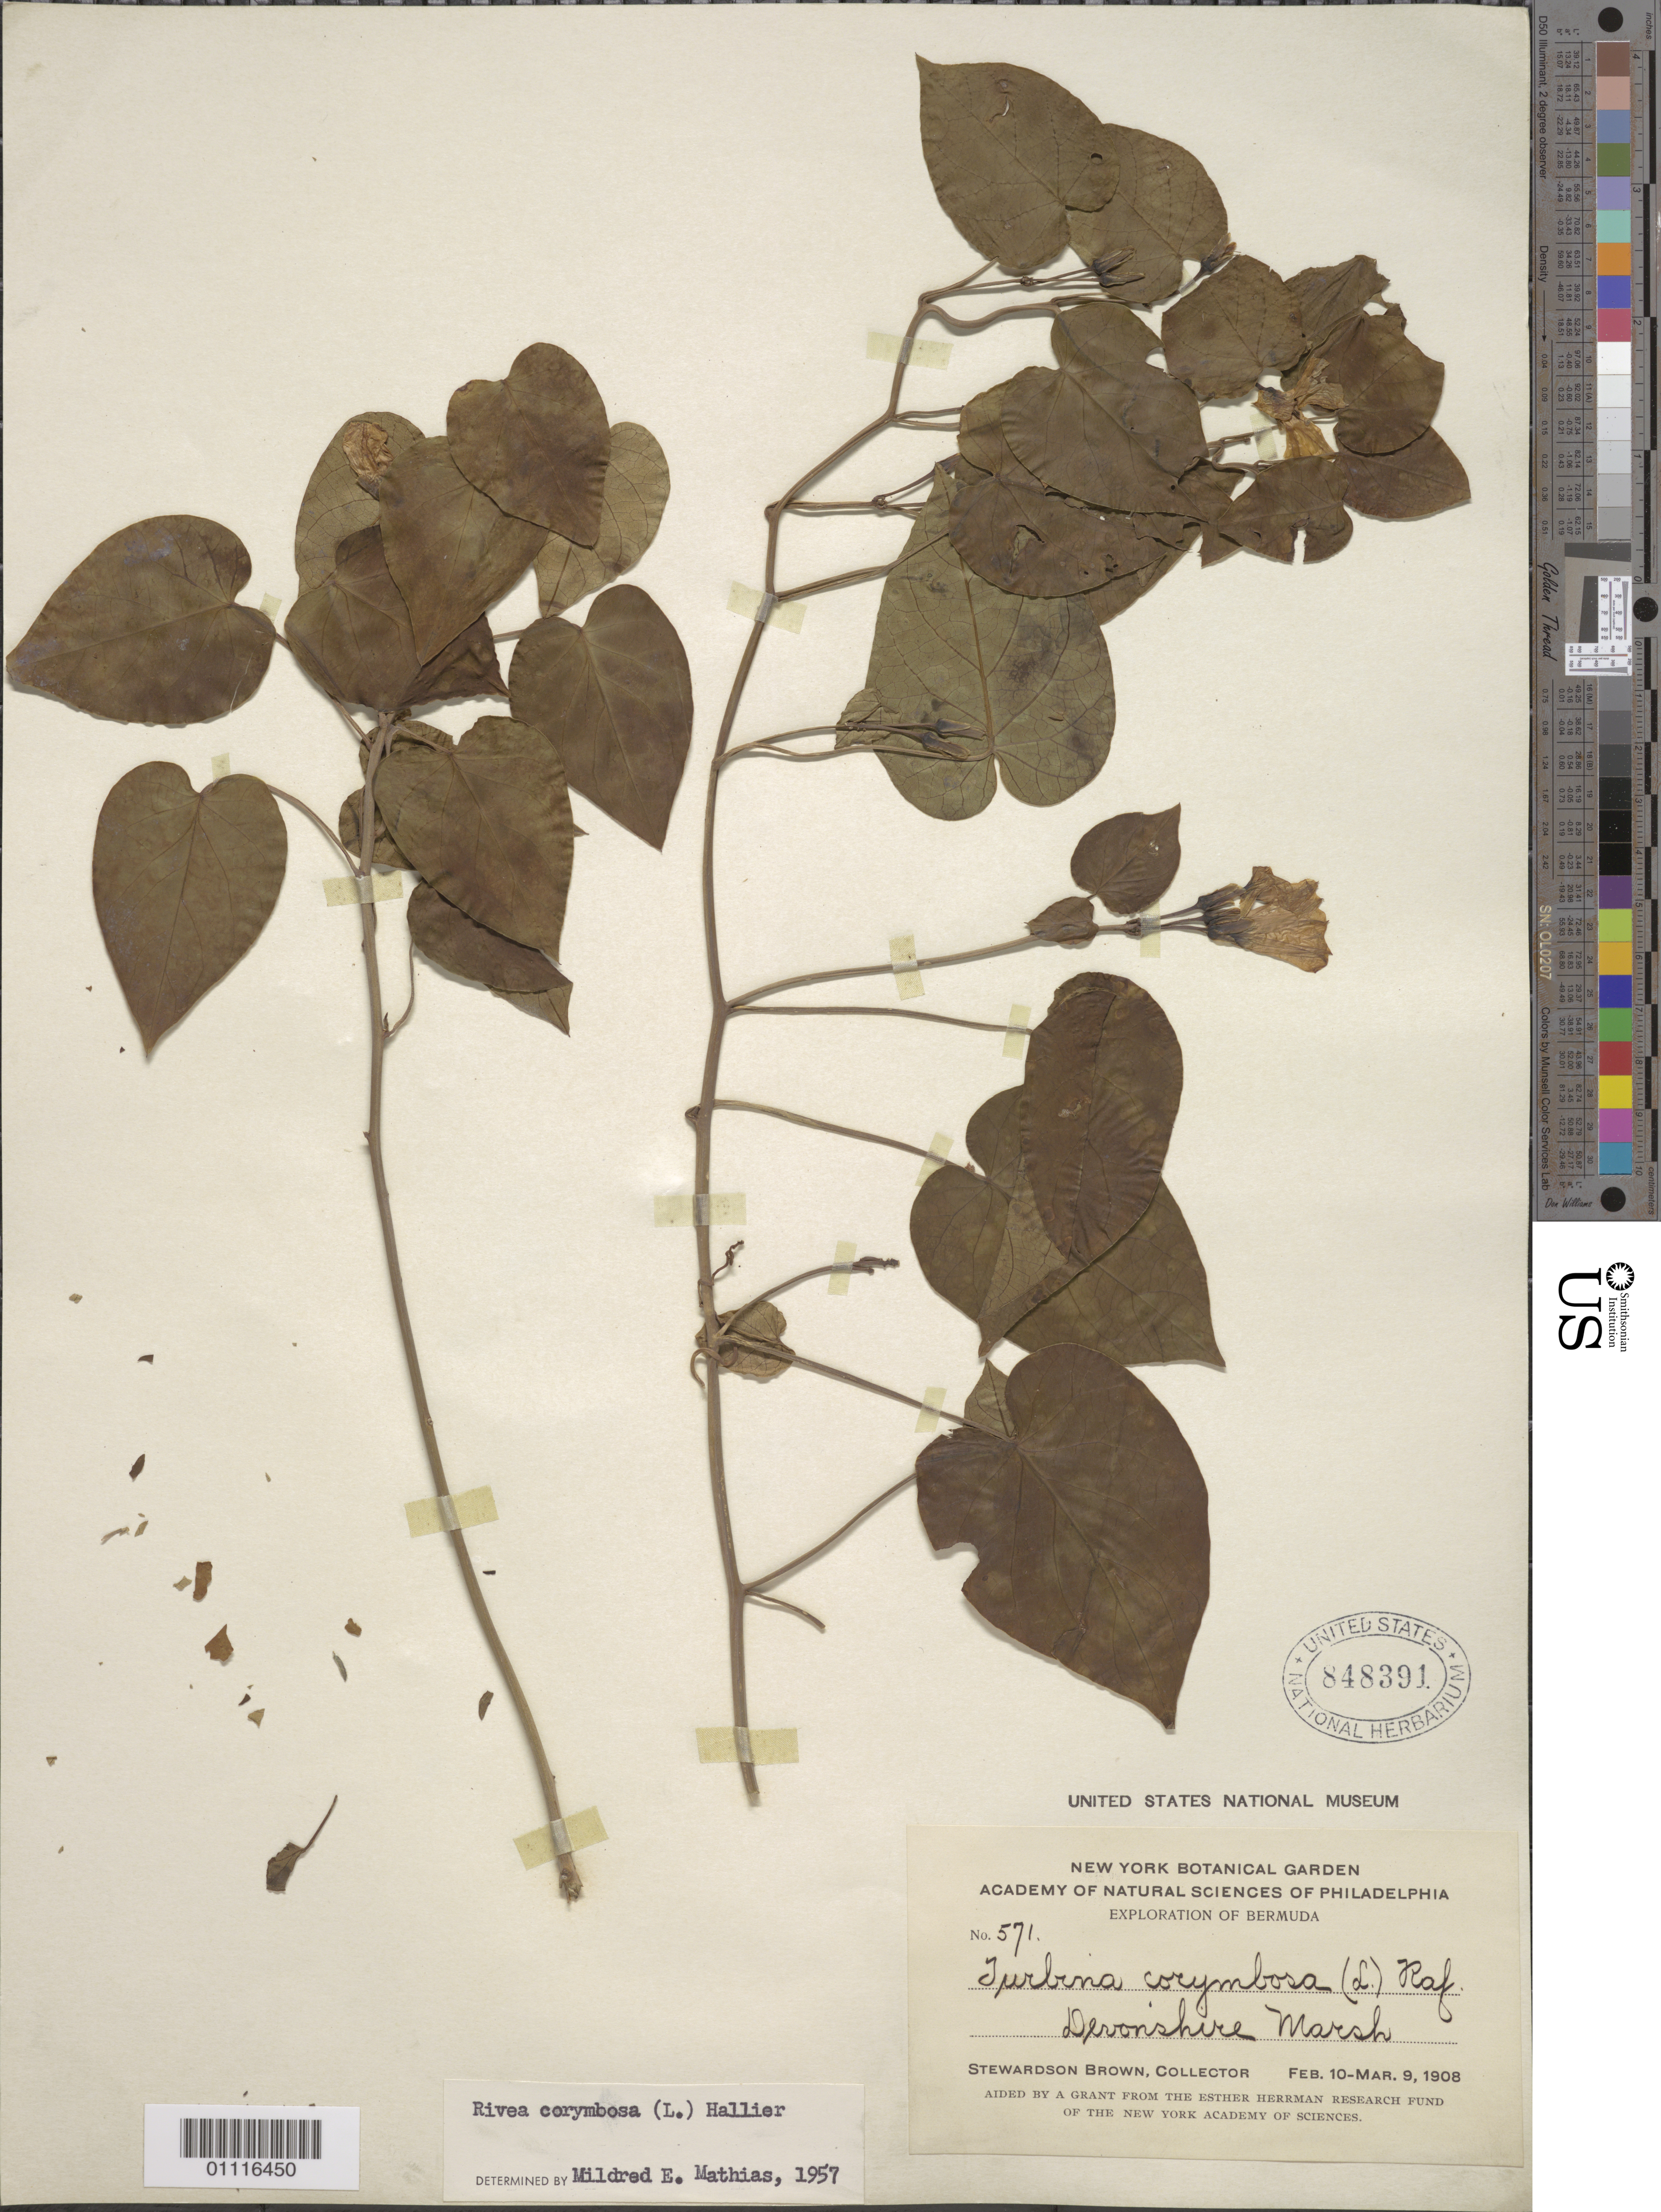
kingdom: Plantae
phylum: Tracheophyta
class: Magnoliopsida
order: Solanales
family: Convolvulaceae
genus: Turbina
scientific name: Turbina corymbosa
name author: (L.) Raf.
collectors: S. Brown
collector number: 571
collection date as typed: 10 Feb 1908 to 09 Mar 1908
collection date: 1908-02-10/1908-03-09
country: Bermuda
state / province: Devonshire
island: Bermuda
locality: Devonshire Marsh.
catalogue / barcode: US 848391